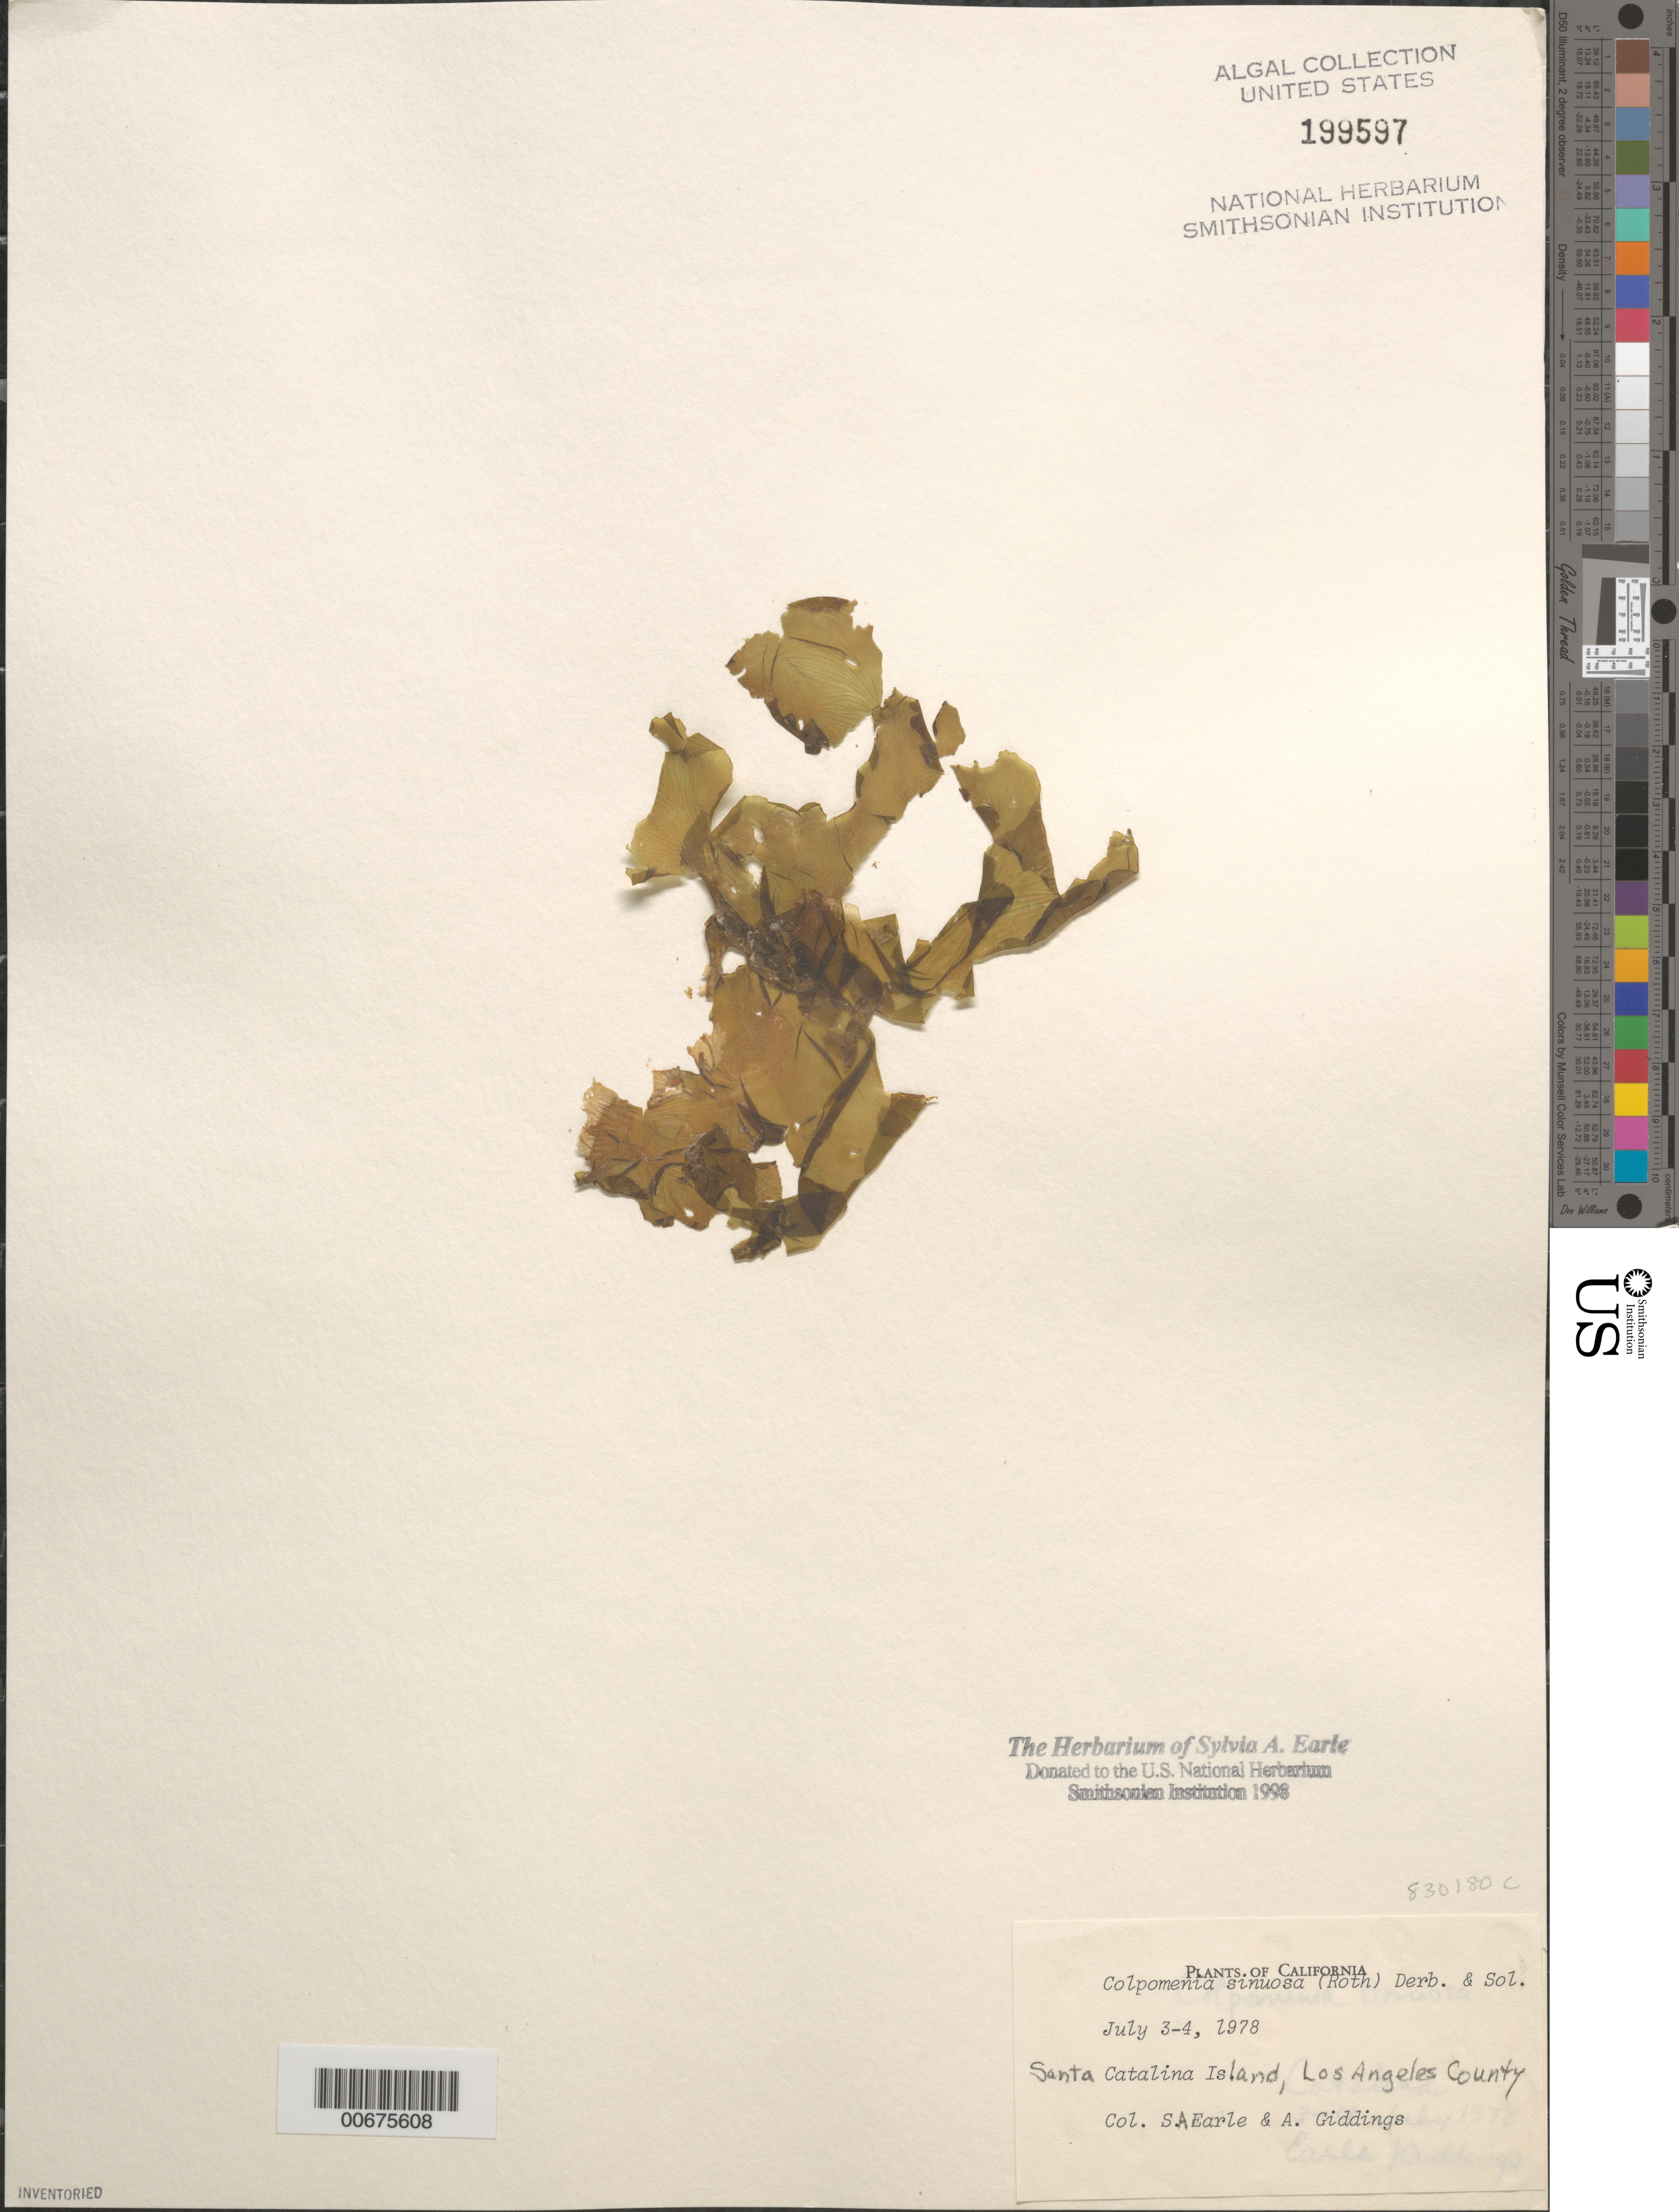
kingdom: Chromista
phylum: Ochrophyta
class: Phaeophyceae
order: Scytosiphonales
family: Scytosiphonaceae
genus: Colpomenia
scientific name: Colpomenia sinuosa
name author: (K. Mert. ex Roth) Derbes & Solier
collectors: S. A. Earle & A. Giddings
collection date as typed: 03 Jul 1978 to 04 Jul 1978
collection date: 1978-07-03/1978-07-04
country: United States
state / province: California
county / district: Los Angeles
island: Santa Catalina Island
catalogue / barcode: US 199597